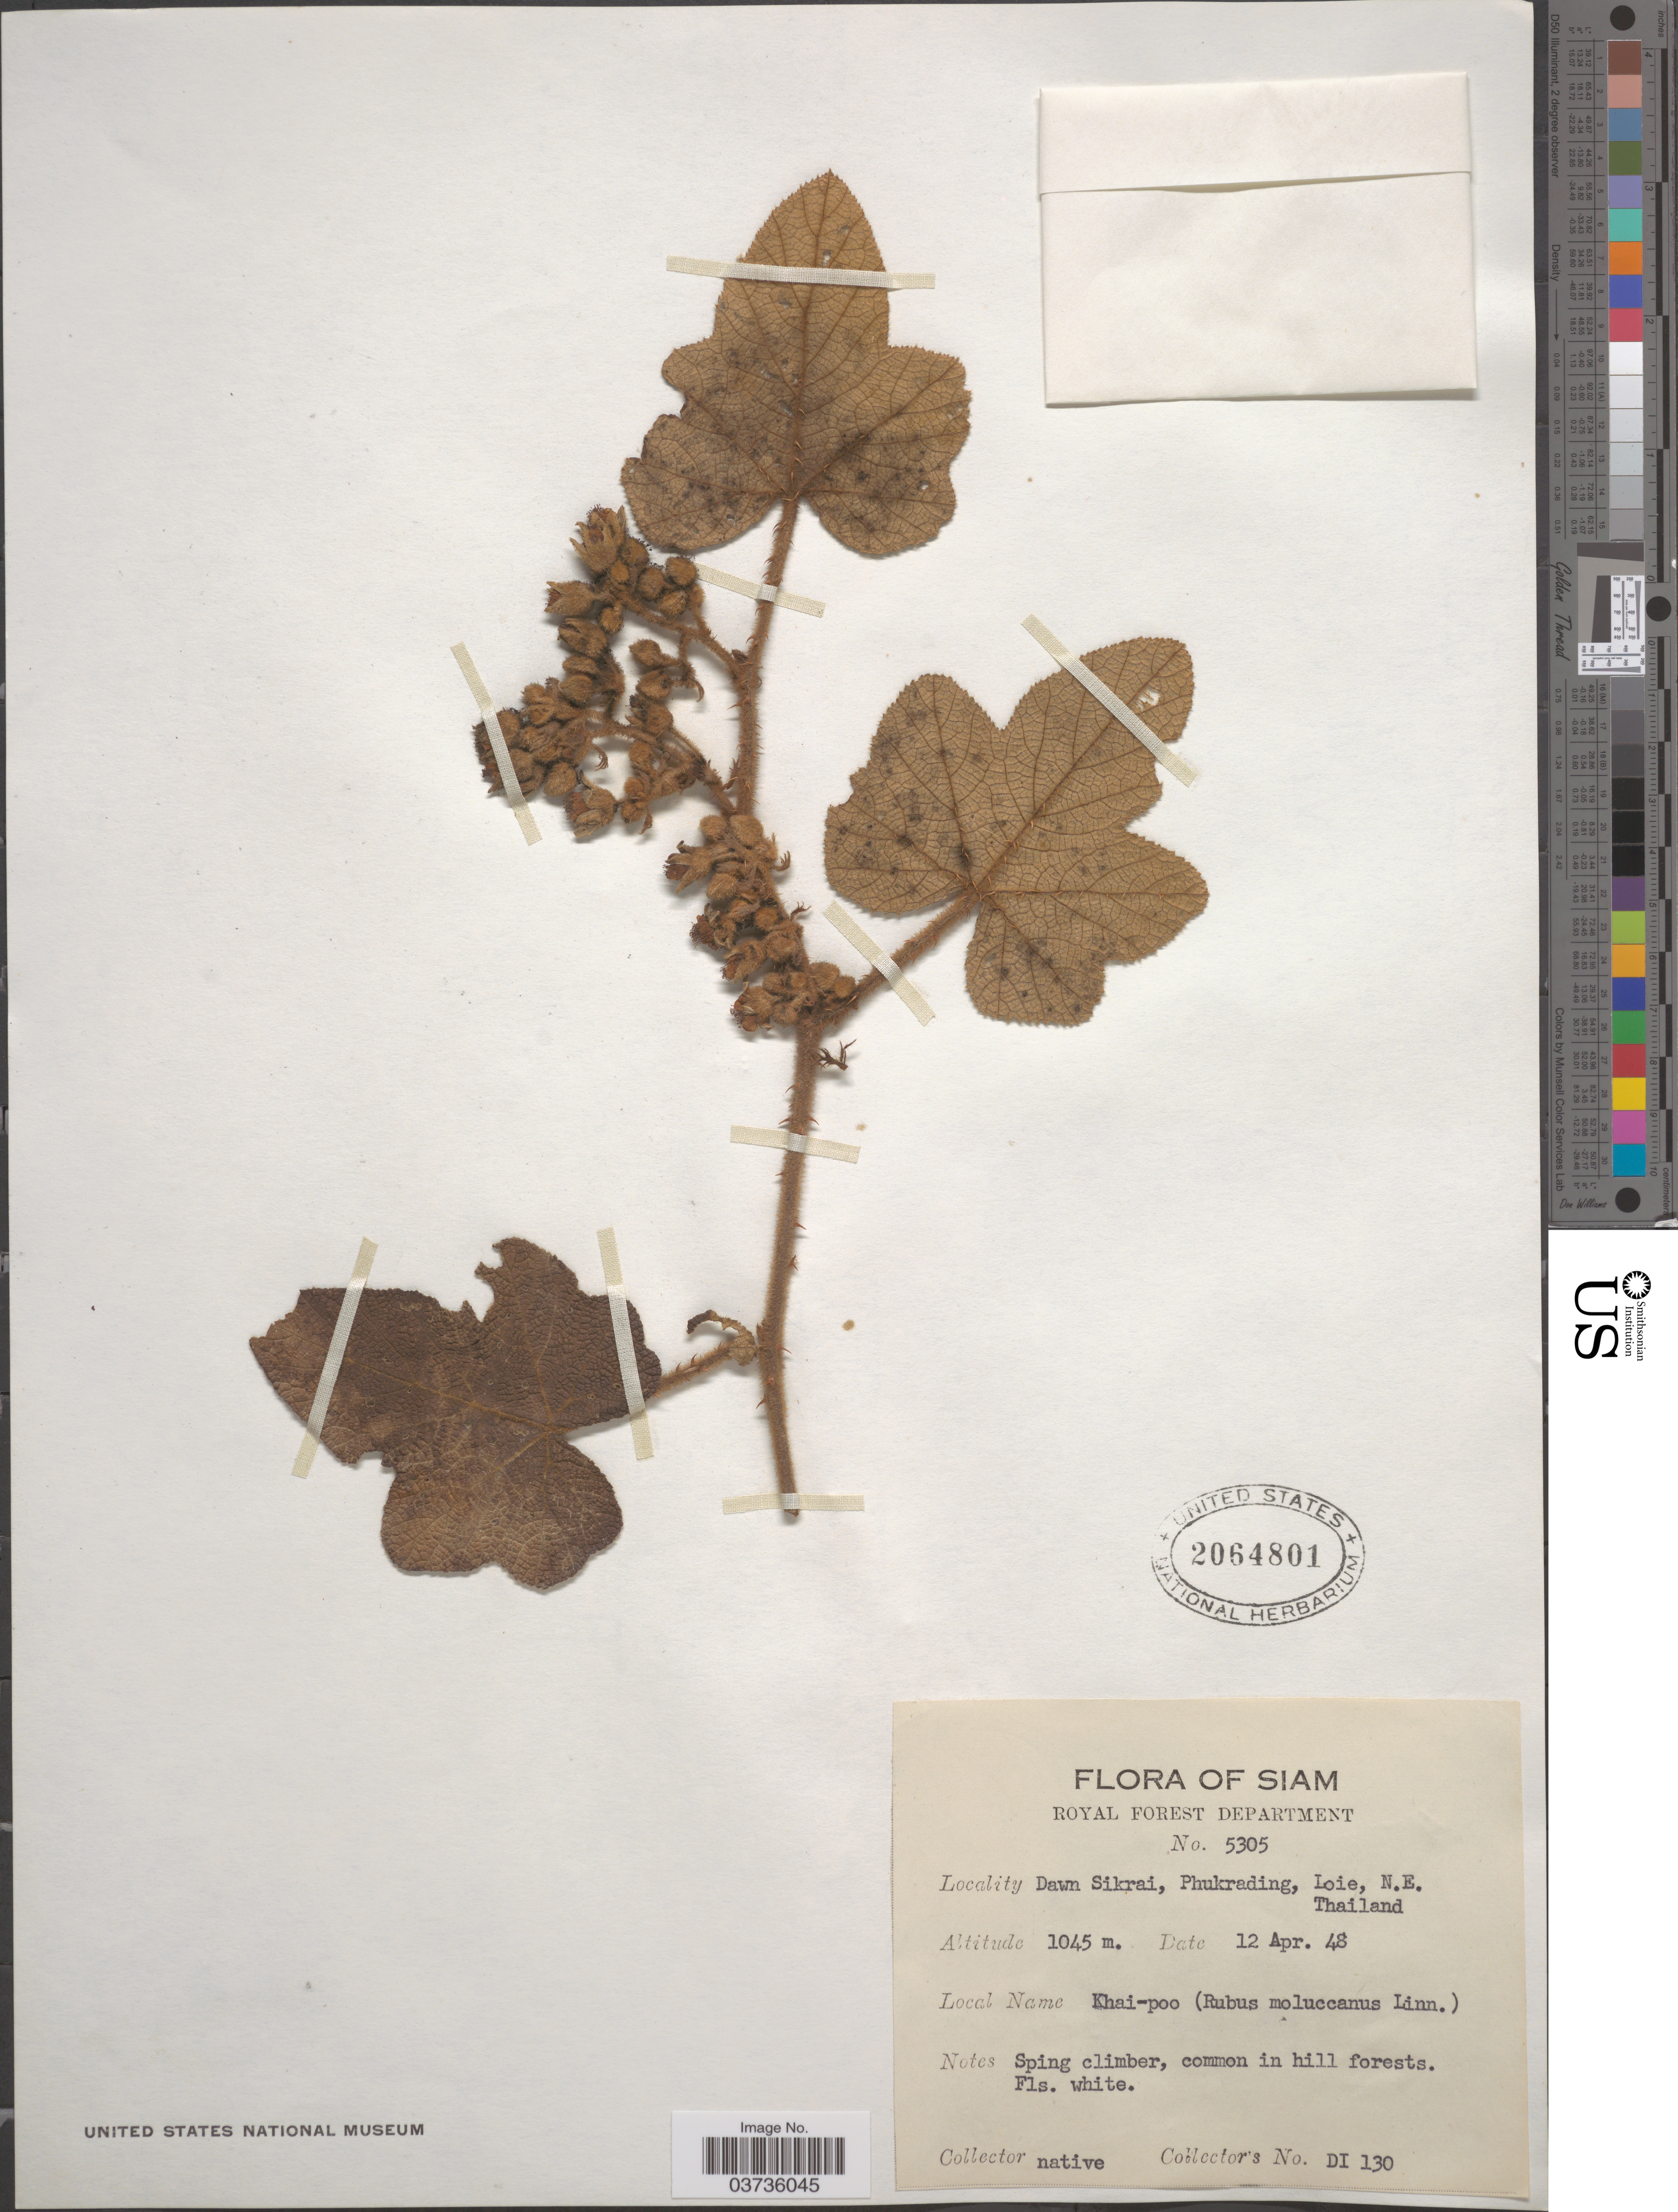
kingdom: Plantae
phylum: Tracheophyta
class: Magnoliopsida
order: Rosales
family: Rosaceae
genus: Rubus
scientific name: Rubus moluccanus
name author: L.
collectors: Native collectors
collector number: DI 130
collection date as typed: Transcribed d/m/y: 12/4/48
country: Thailand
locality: Siam. Dawn Sikrai, Phukrading, Loie, N.E. Thailand.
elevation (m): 1045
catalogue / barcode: US 2064801